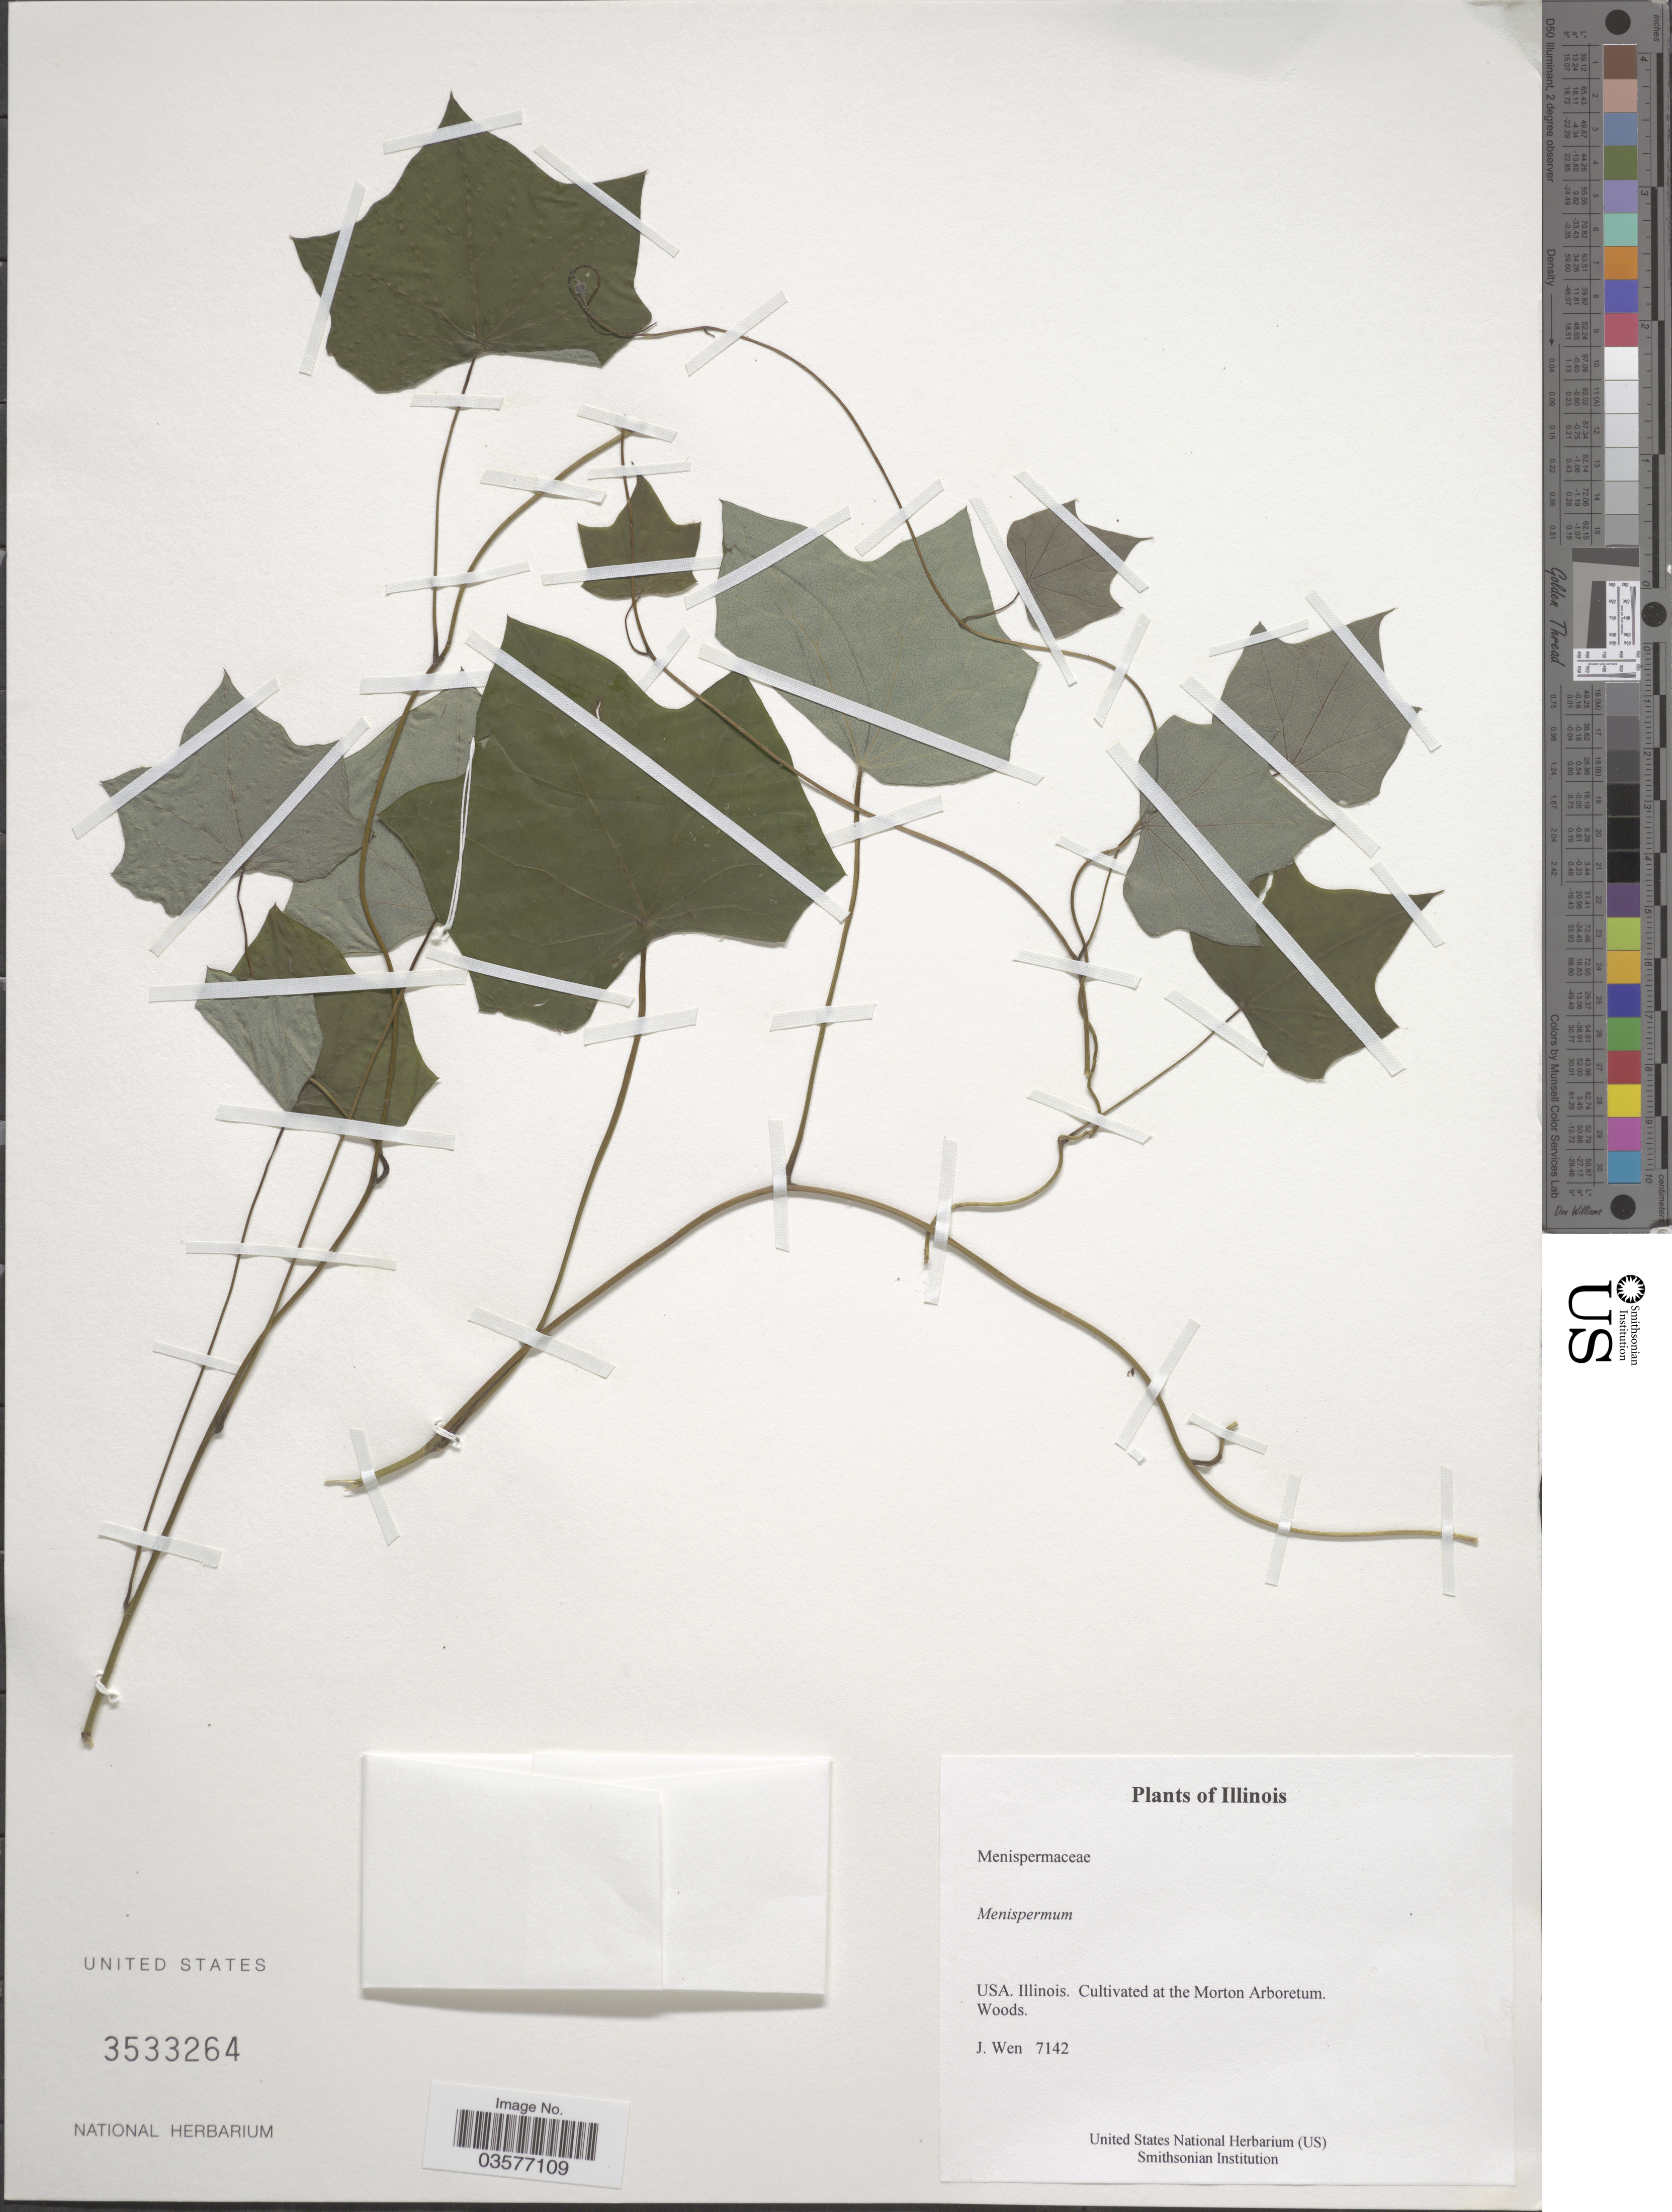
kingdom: Plantae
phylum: Tracheophyta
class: Magnoliopsida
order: Ranunculales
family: Menispermaceae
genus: Menispermum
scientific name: Menispermum canadense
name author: L.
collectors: J. Wen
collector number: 7142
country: United States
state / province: Illinois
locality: At the Morton Arboretum. Woods.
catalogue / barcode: US 3533264